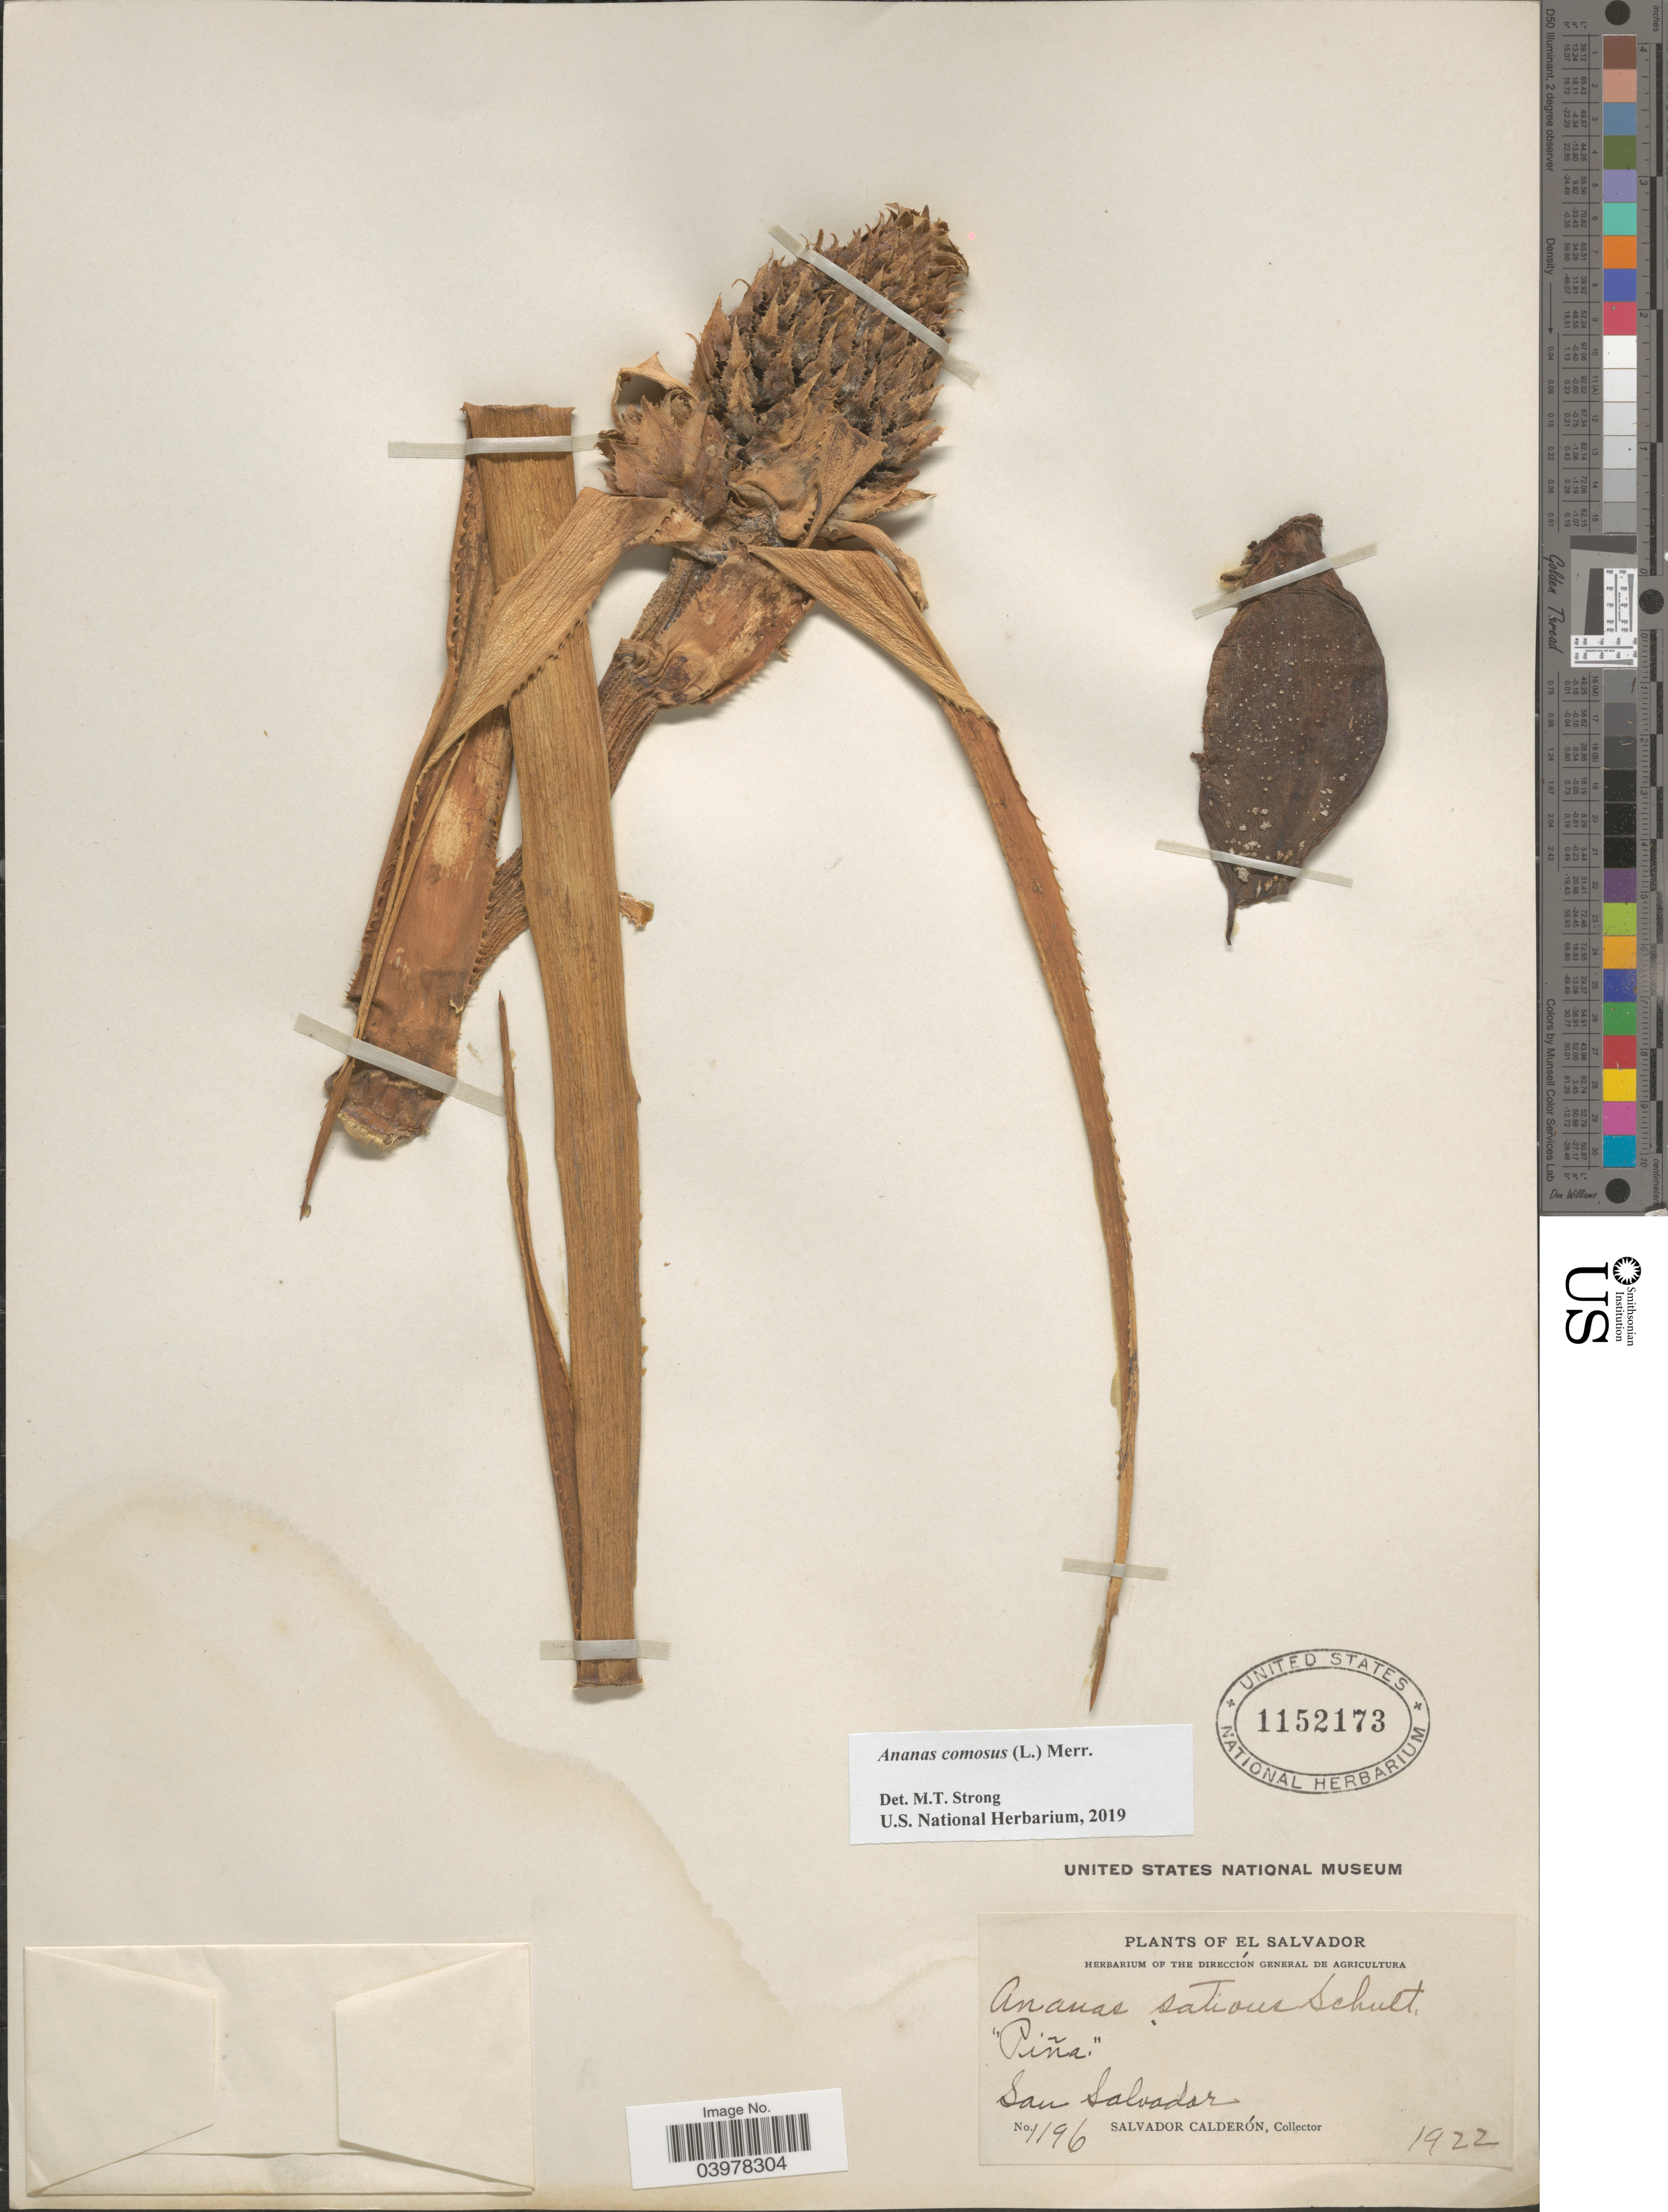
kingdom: Plantae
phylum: Tracheophyta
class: Liliopsida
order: Poales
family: Bromeliaceae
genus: Ananas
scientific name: Ananas comosus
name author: (L.) Merr.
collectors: S. Calderón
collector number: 1196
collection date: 1922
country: El Salvador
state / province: San Salvador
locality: San Salvador.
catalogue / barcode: US 1152173